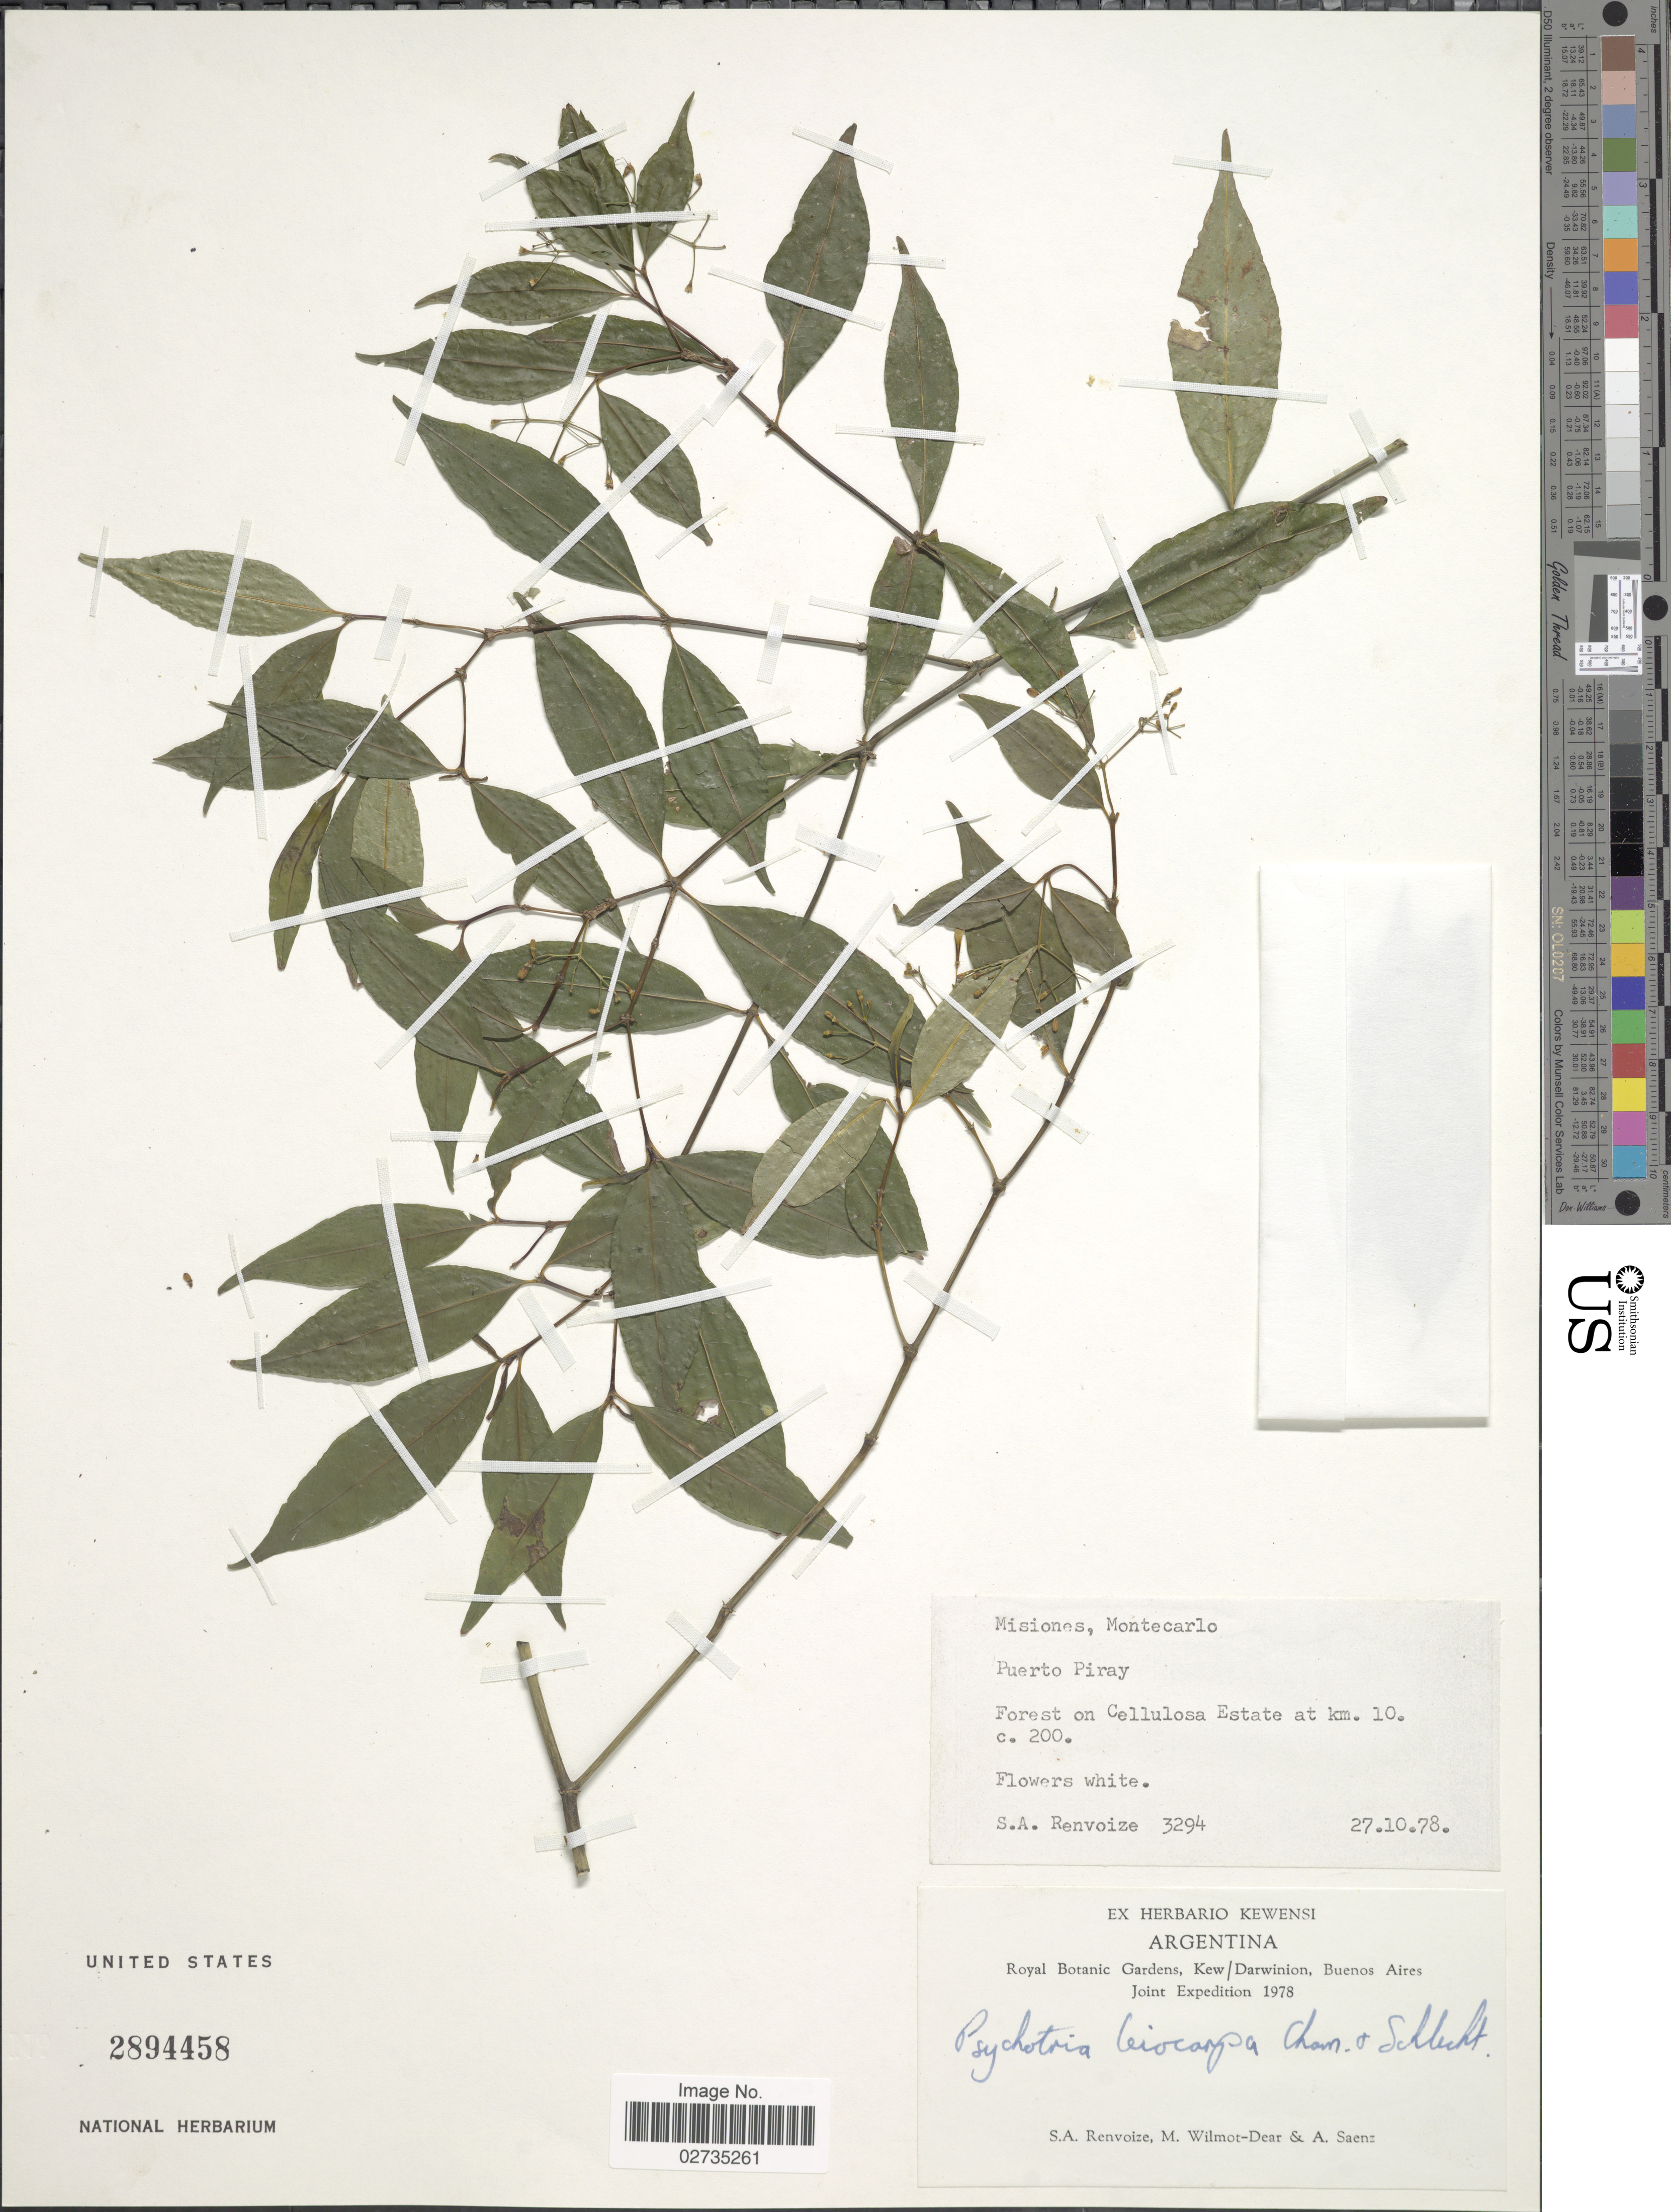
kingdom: Plantae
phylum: Tracheophyta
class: Magnoliopsida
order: Gentianales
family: Rubiaceae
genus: Psychotria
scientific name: Psychotria leiocarpa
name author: Cham. & Schltdl.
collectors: S. A. Renvoize, M. Wilmot-Dear & A. Saenz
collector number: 3294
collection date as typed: Transcribed d/m/y: 27/10/78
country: Argentina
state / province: Misiones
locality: Misiones, Montecarlo, Puerto Piray, Forest on Cellulosa Estate at km. 10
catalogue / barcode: US 2894458